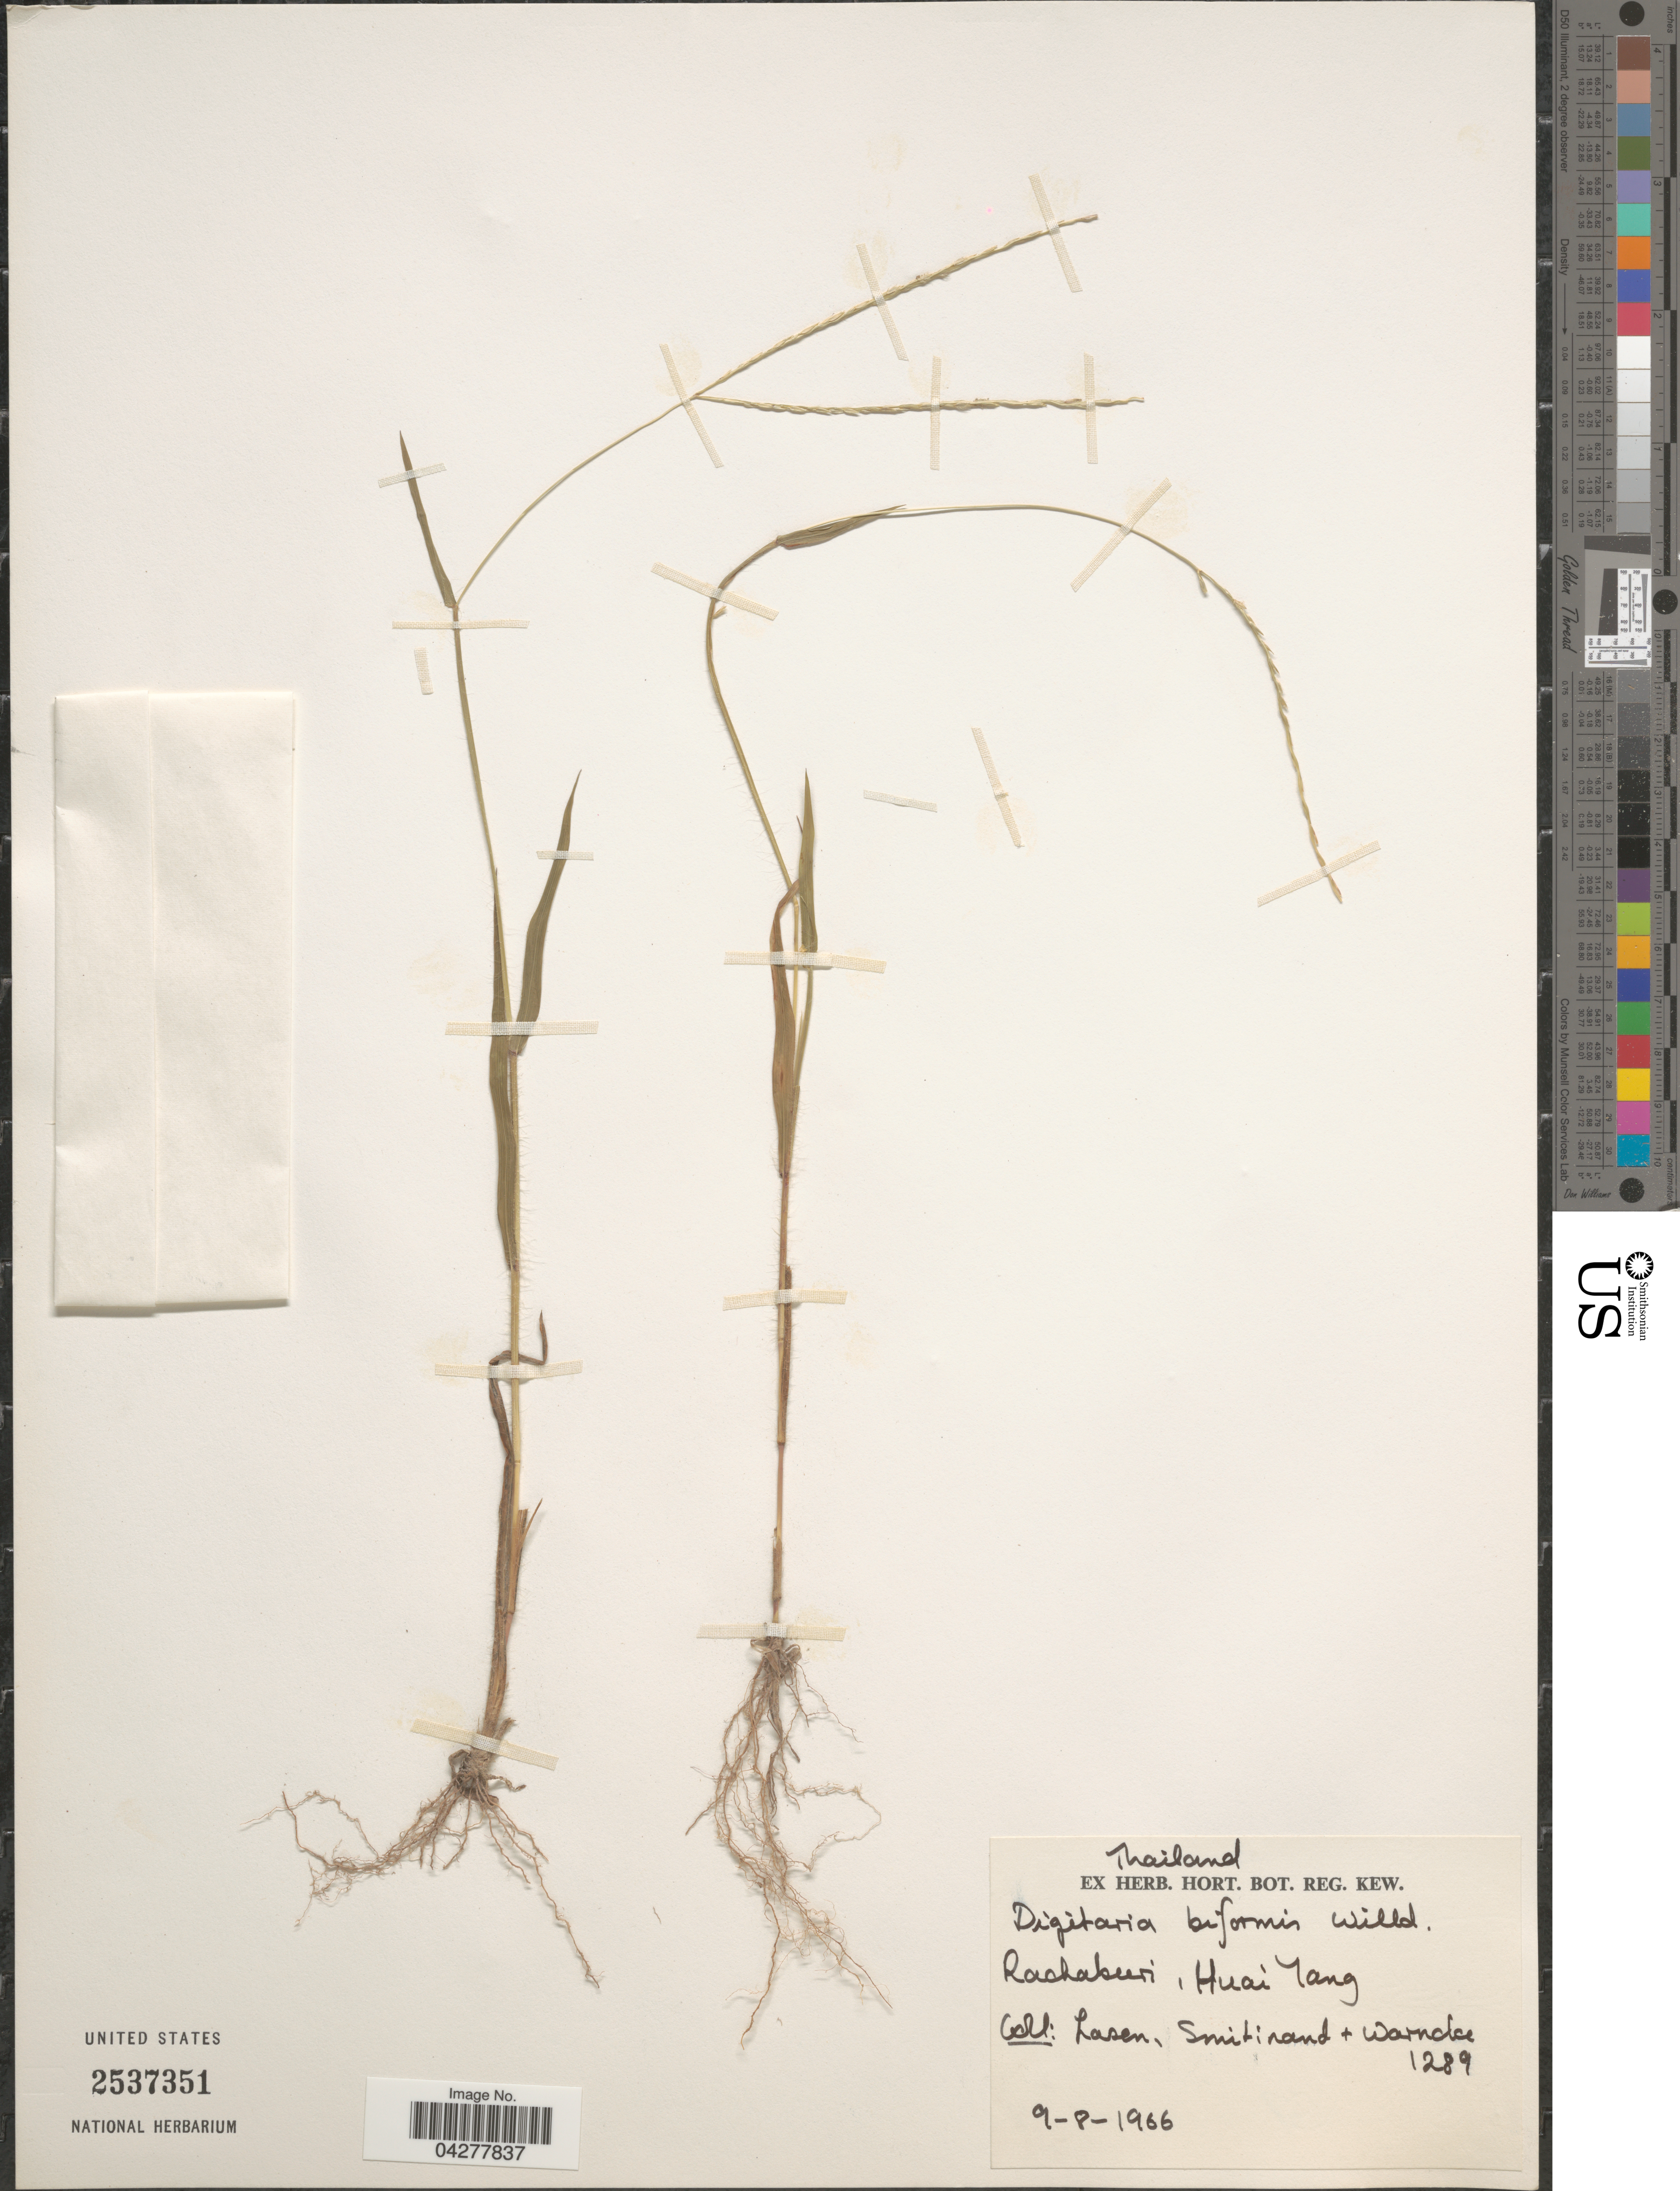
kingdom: Plantae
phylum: Tracheophyta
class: Liliopsida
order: Poales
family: Poaceae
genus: Digitaria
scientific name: Digitaria bicornis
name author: (Lam.) Roem. & Schult.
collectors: Lasen, Smitinand & -. Warncke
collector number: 1289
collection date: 1966-08-09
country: Thailand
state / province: Ratchaburi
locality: Rachaburi, Huai Yang.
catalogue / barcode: US 2537351